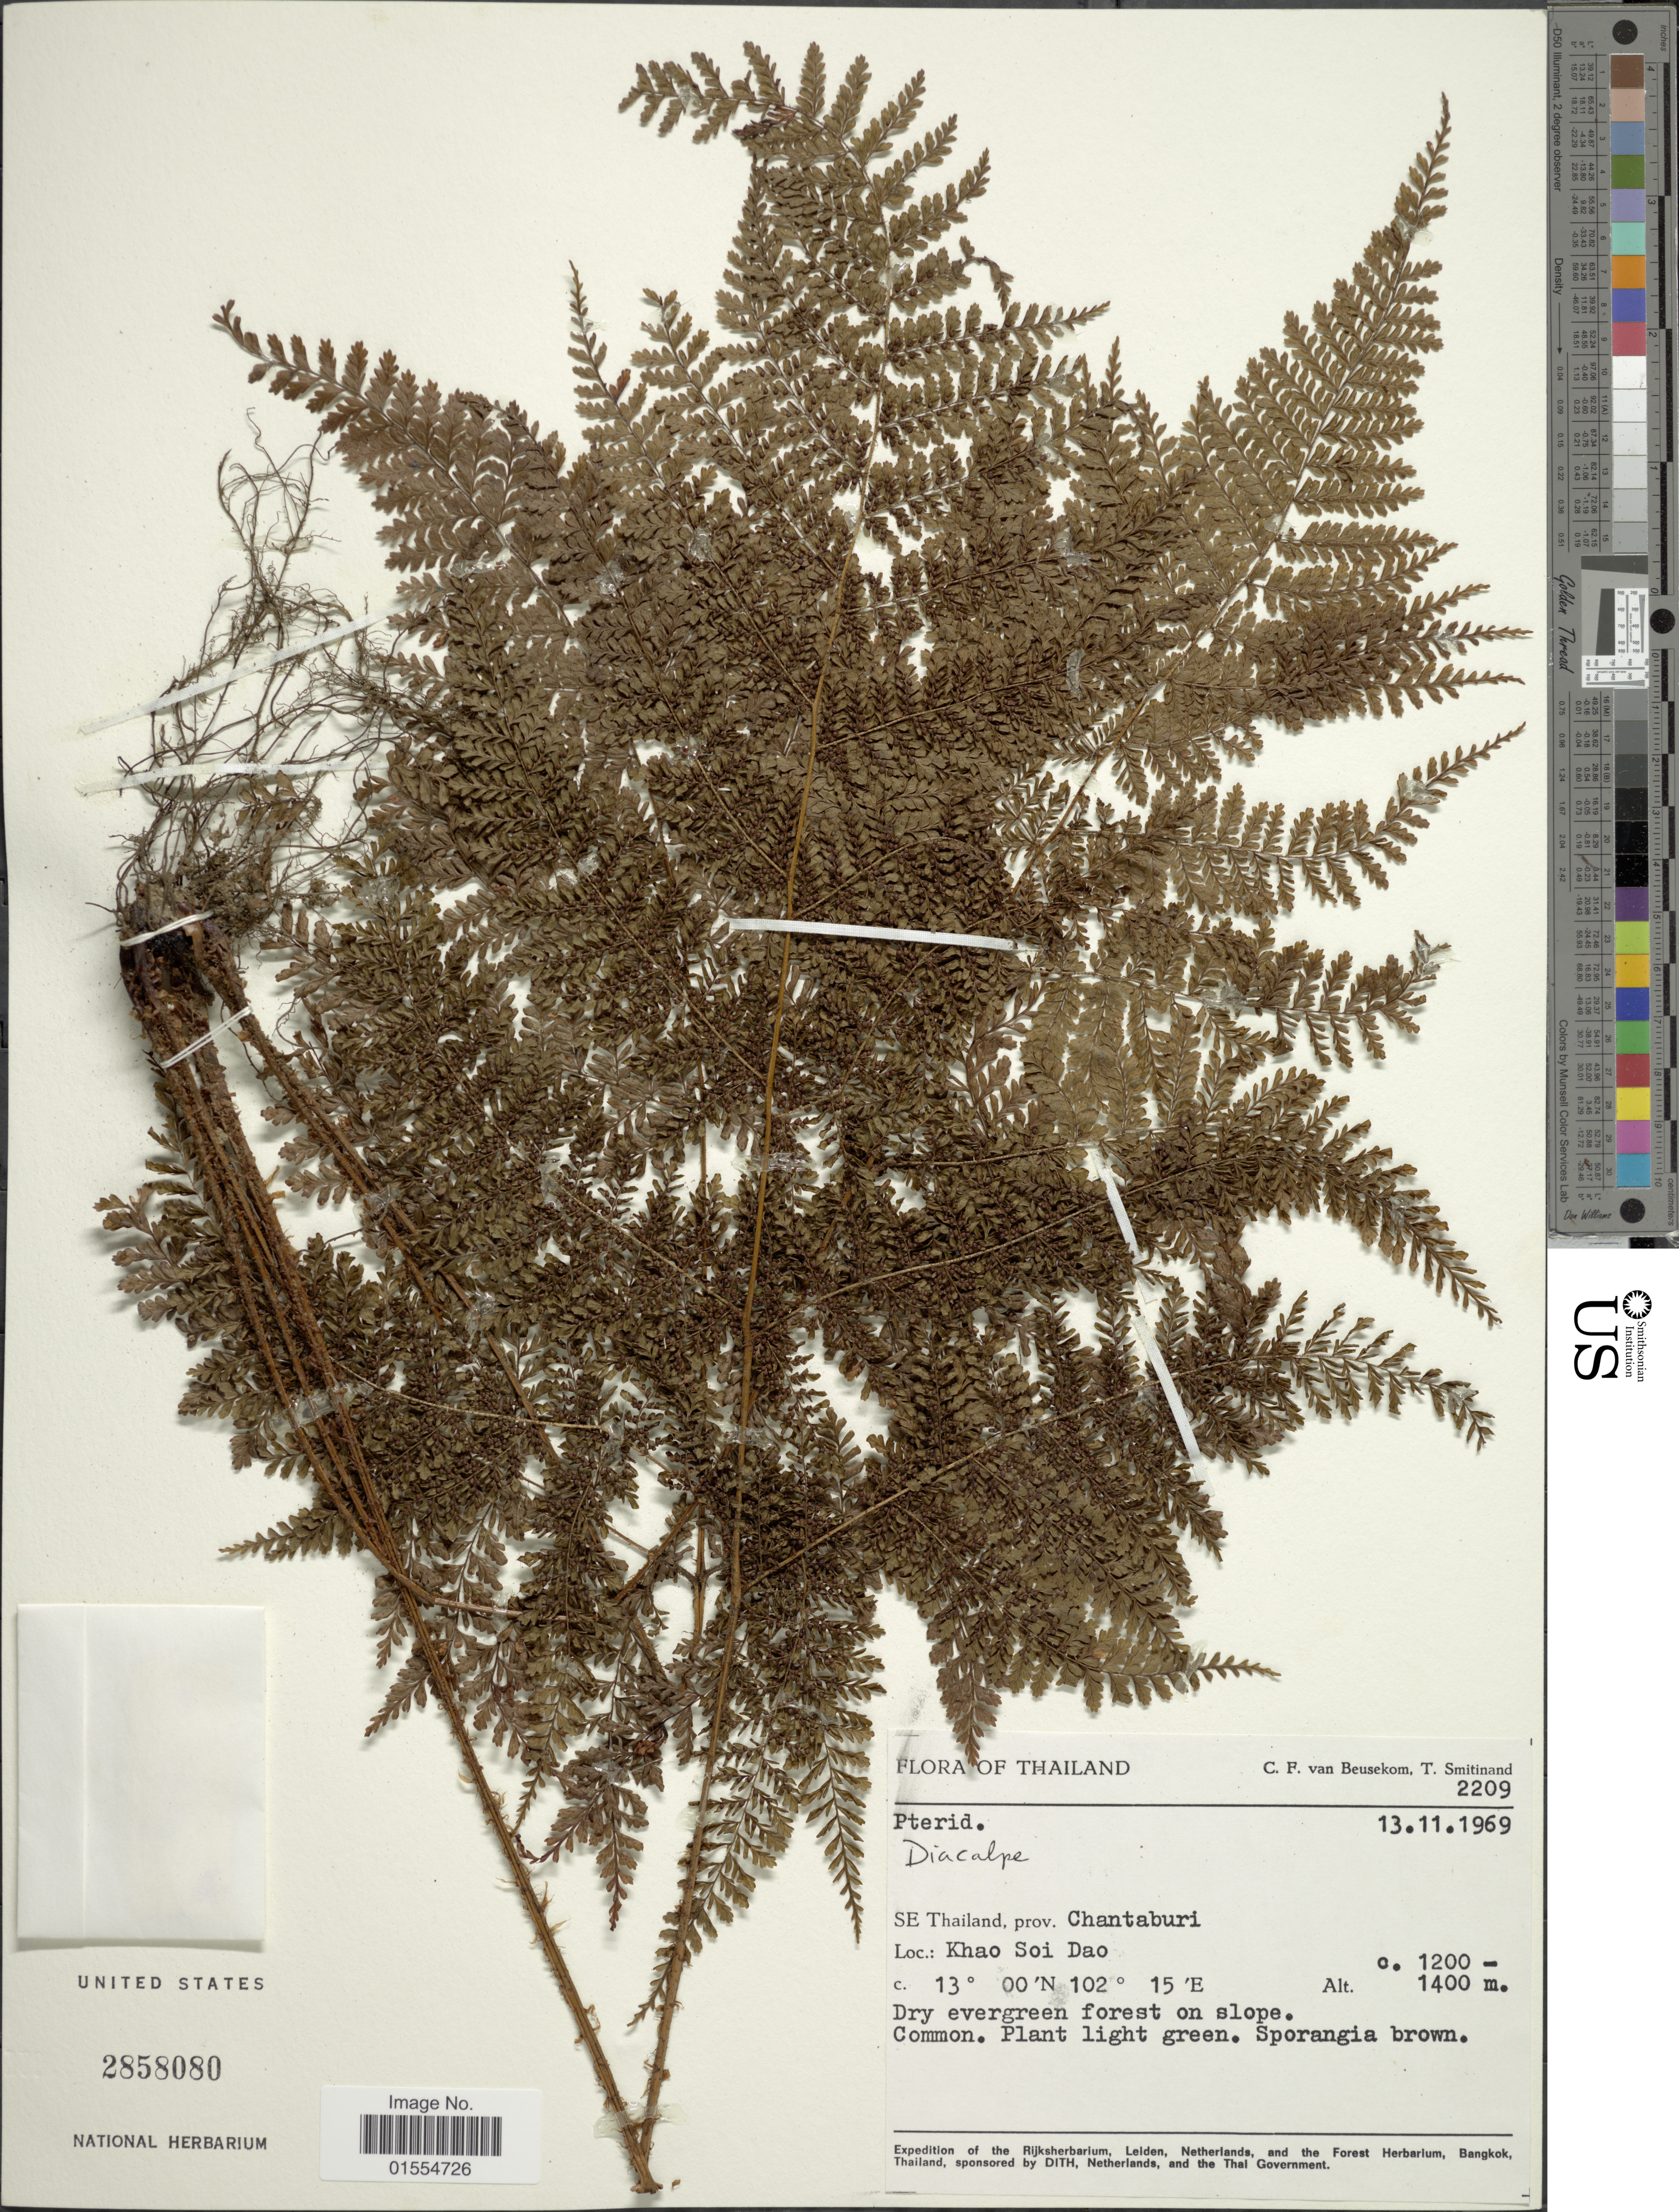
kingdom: Plantae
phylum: Tracheophyta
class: Polypodiopsida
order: Polypodiales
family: Dryopteridaceae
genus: Dryopteris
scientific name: Dryopteris pseudocaenopteris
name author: (Kunze) Li Bing Zhang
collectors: C. F. Beusekom & T. Smitinand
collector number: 2209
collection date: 1969-11-13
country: Thailand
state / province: Chanthaburi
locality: SE Thailand, prov. Chantaburi, Khao Soi Dao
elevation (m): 1200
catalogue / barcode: US 2858080